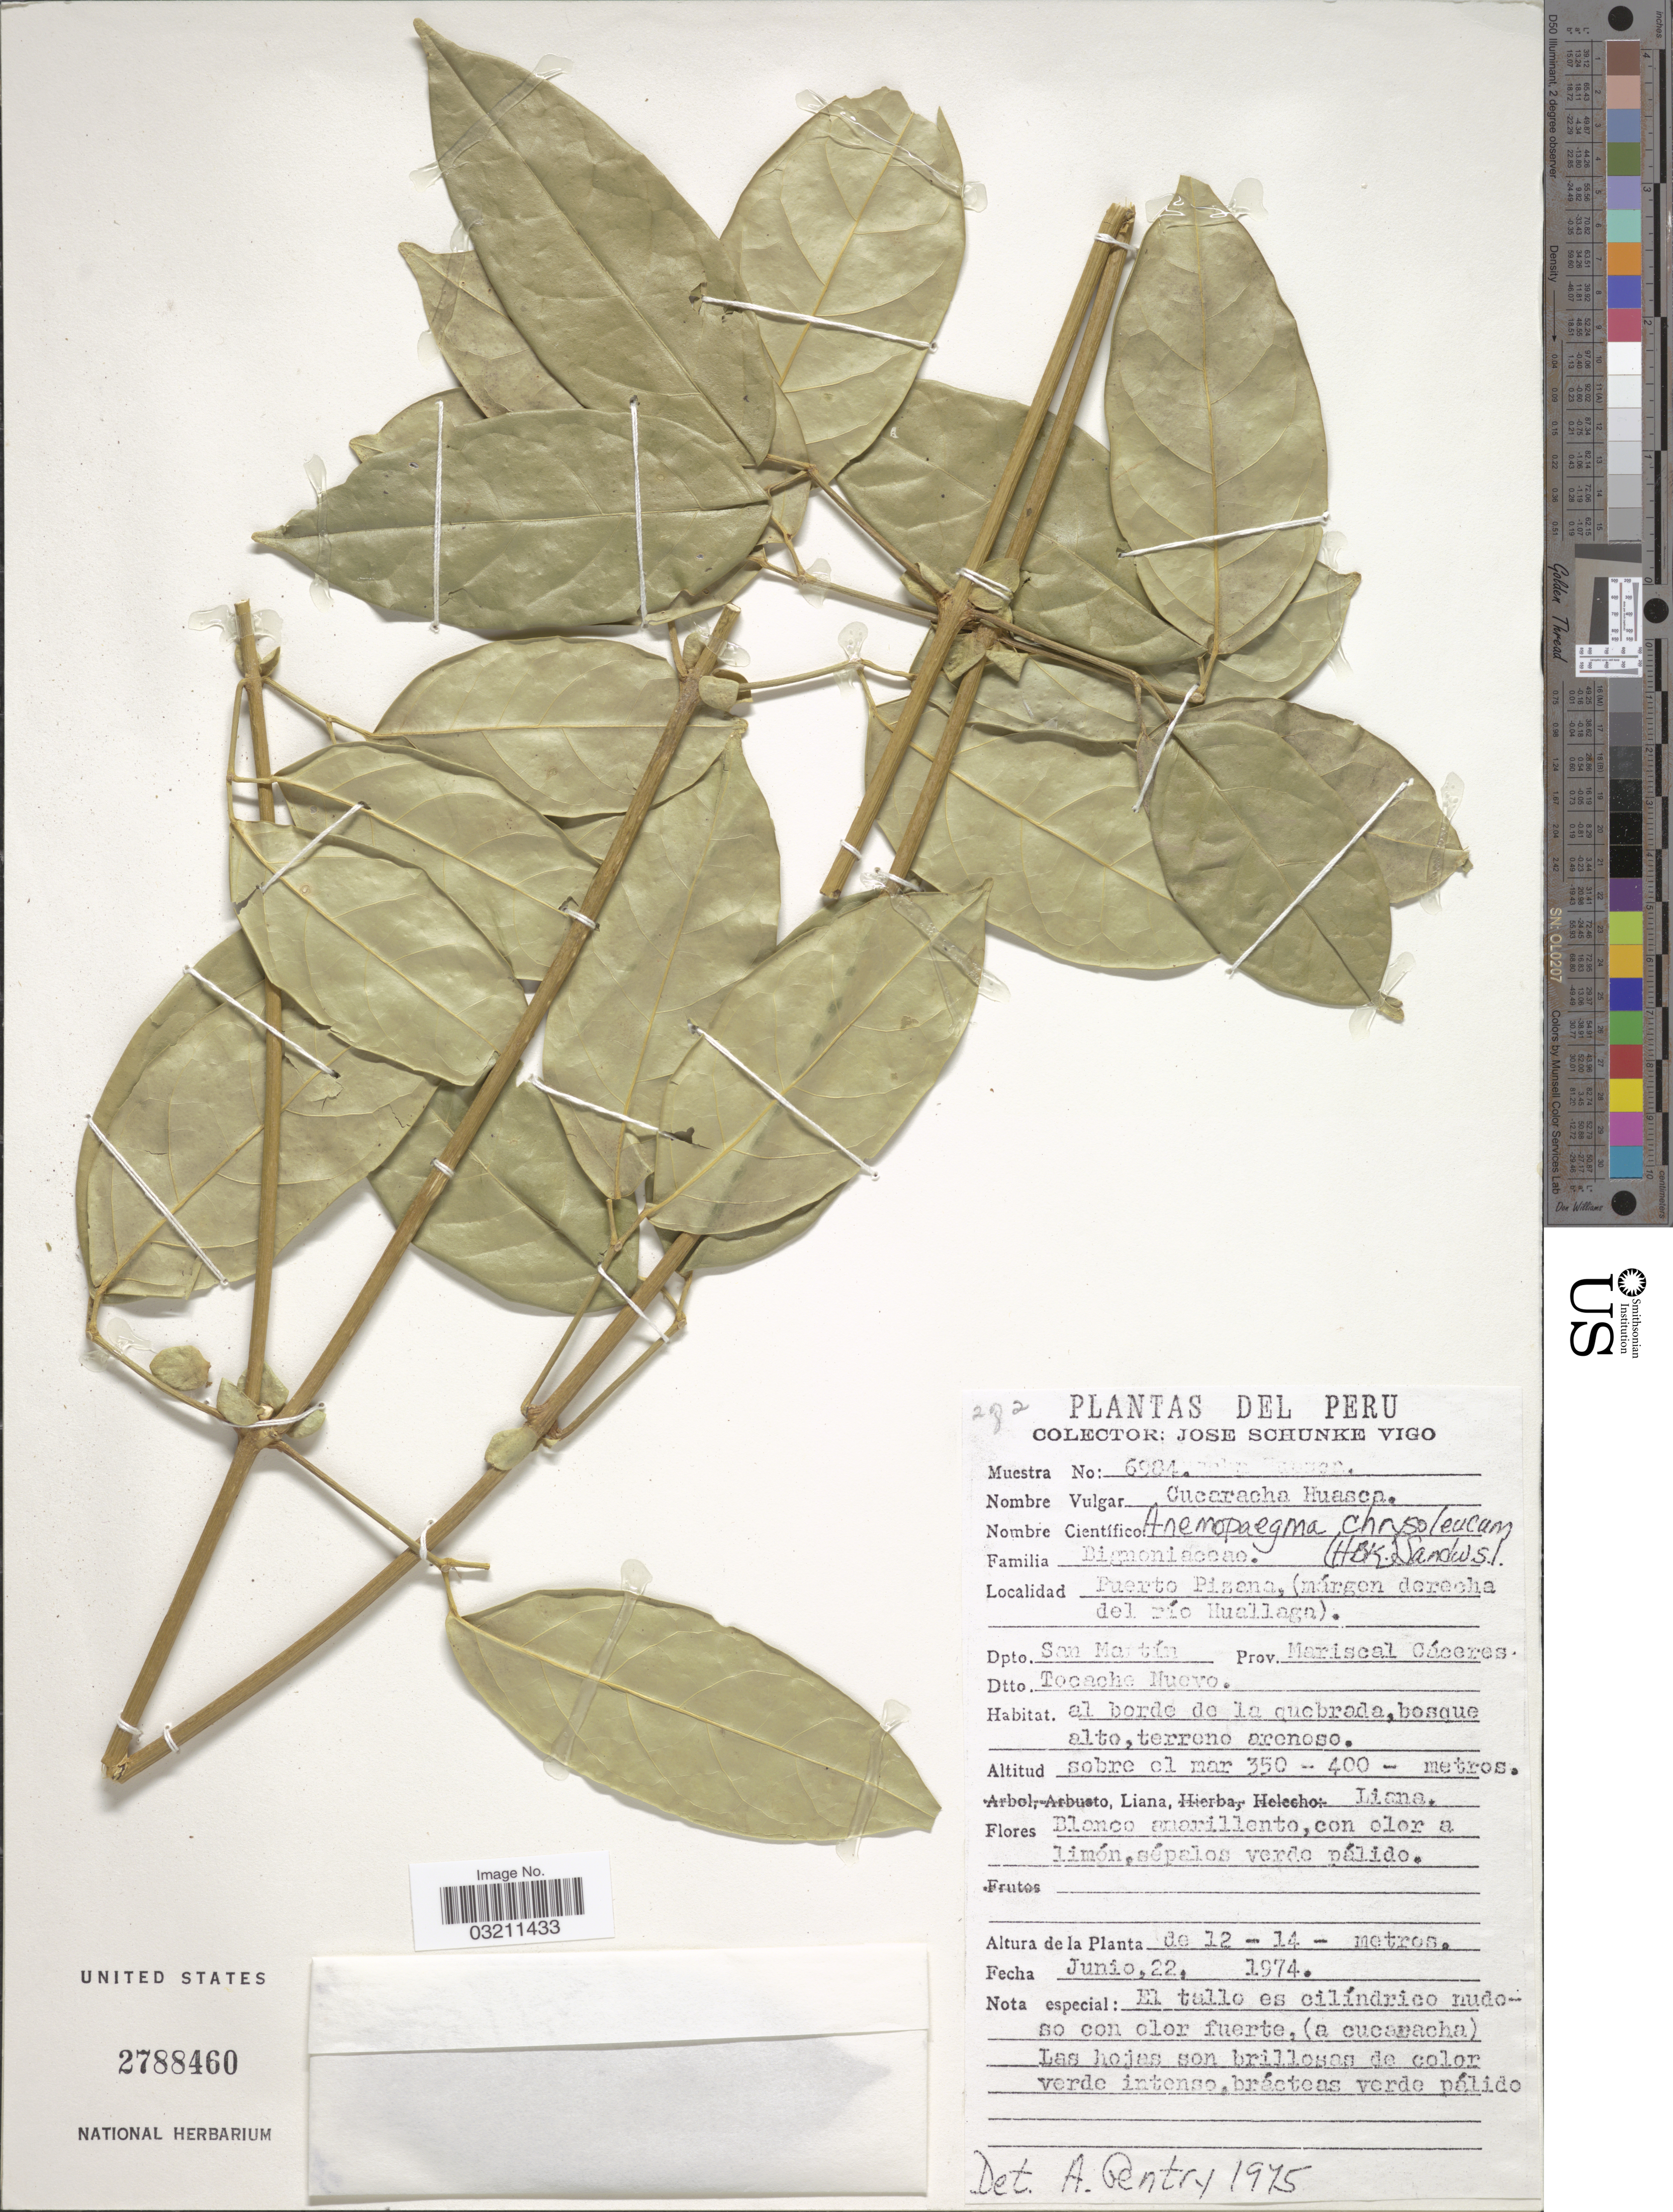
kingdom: Plantae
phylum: Tracheophyta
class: Magnoliopsida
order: Lamiales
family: Bignoniaceae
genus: Anemopaegma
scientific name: Anemopaegma chrysoleucum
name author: (Kunth) Sandwith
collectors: J. Schunke Vigo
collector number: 6984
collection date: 1974-06-22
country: Peru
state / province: San Martín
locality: Puerto Pizana, (márgen derecha del río Huallaga). Dpto. San Martín. Prov. Mariscal Cáceres. Dtto. Tocache Nuevo.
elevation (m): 350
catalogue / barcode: US 2788460